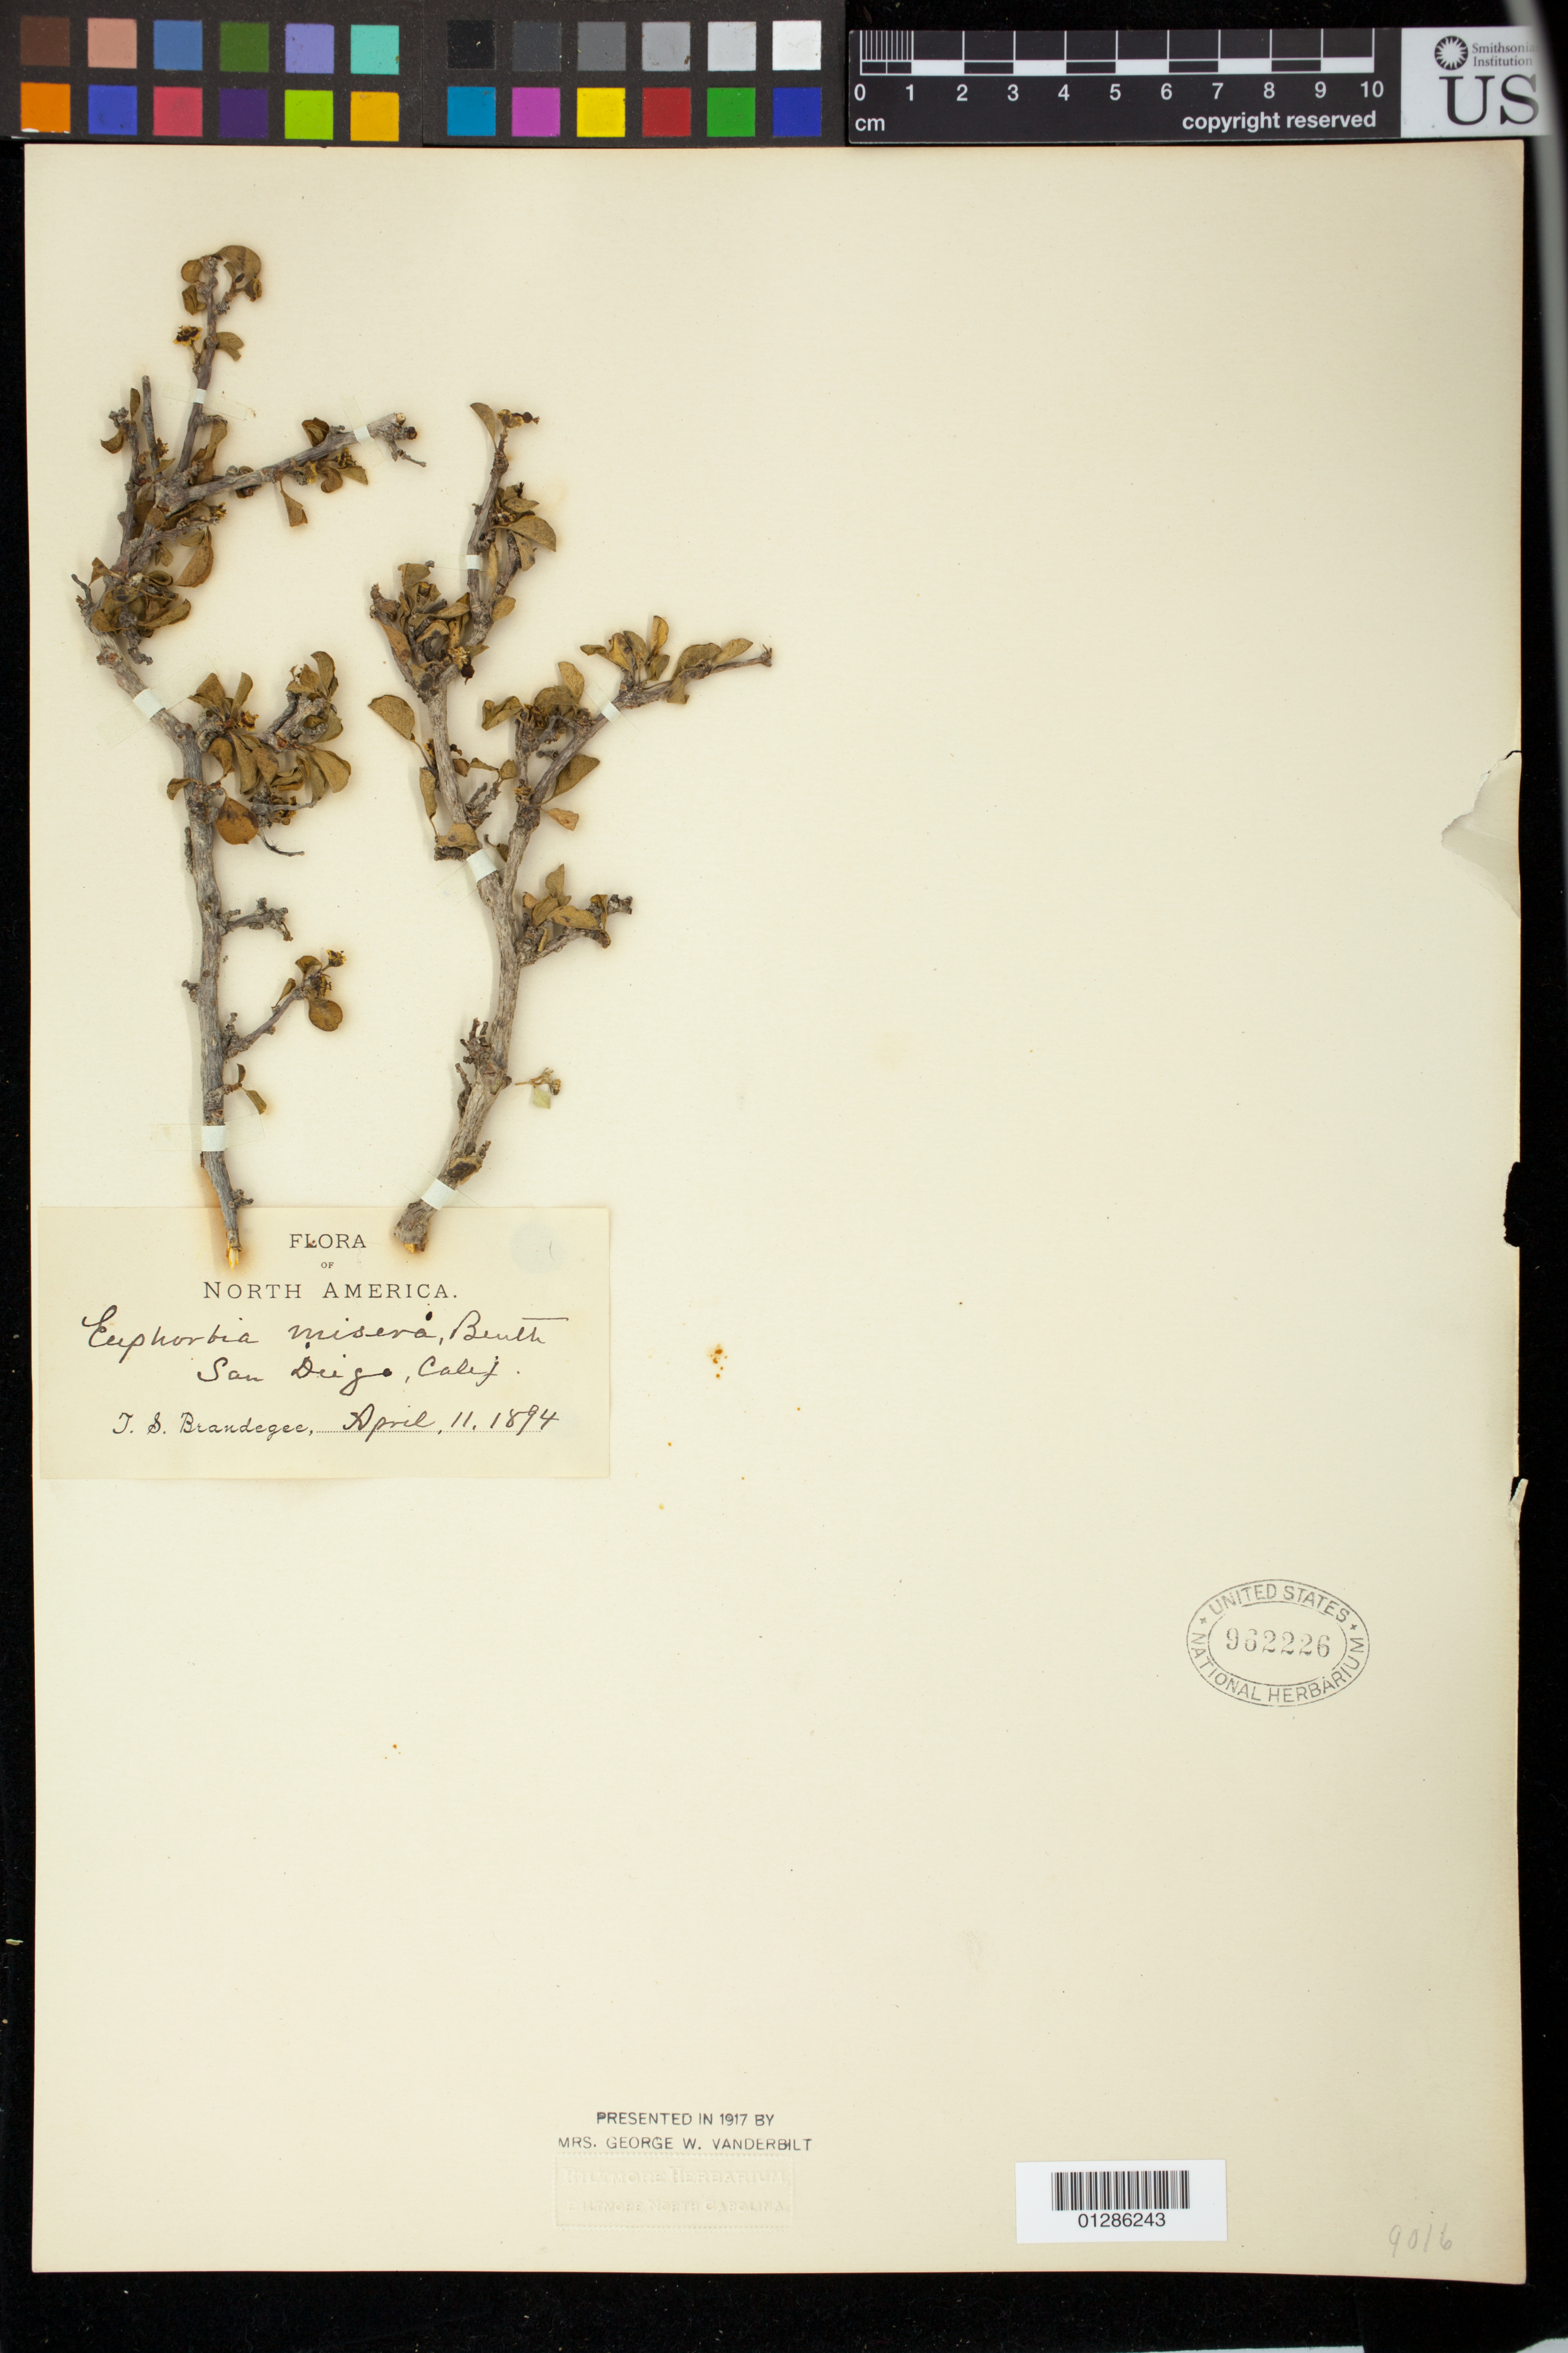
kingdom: Plantae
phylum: Tracheophyta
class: Magnoliopsida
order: Malpighiales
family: Euphorbiaceae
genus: Euphorbia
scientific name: Euphorbia misera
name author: Benth.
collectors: J. S. Brandegee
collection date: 1894-04-11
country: United States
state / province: California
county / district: San Diego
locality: San Diego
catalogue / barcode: US 962226